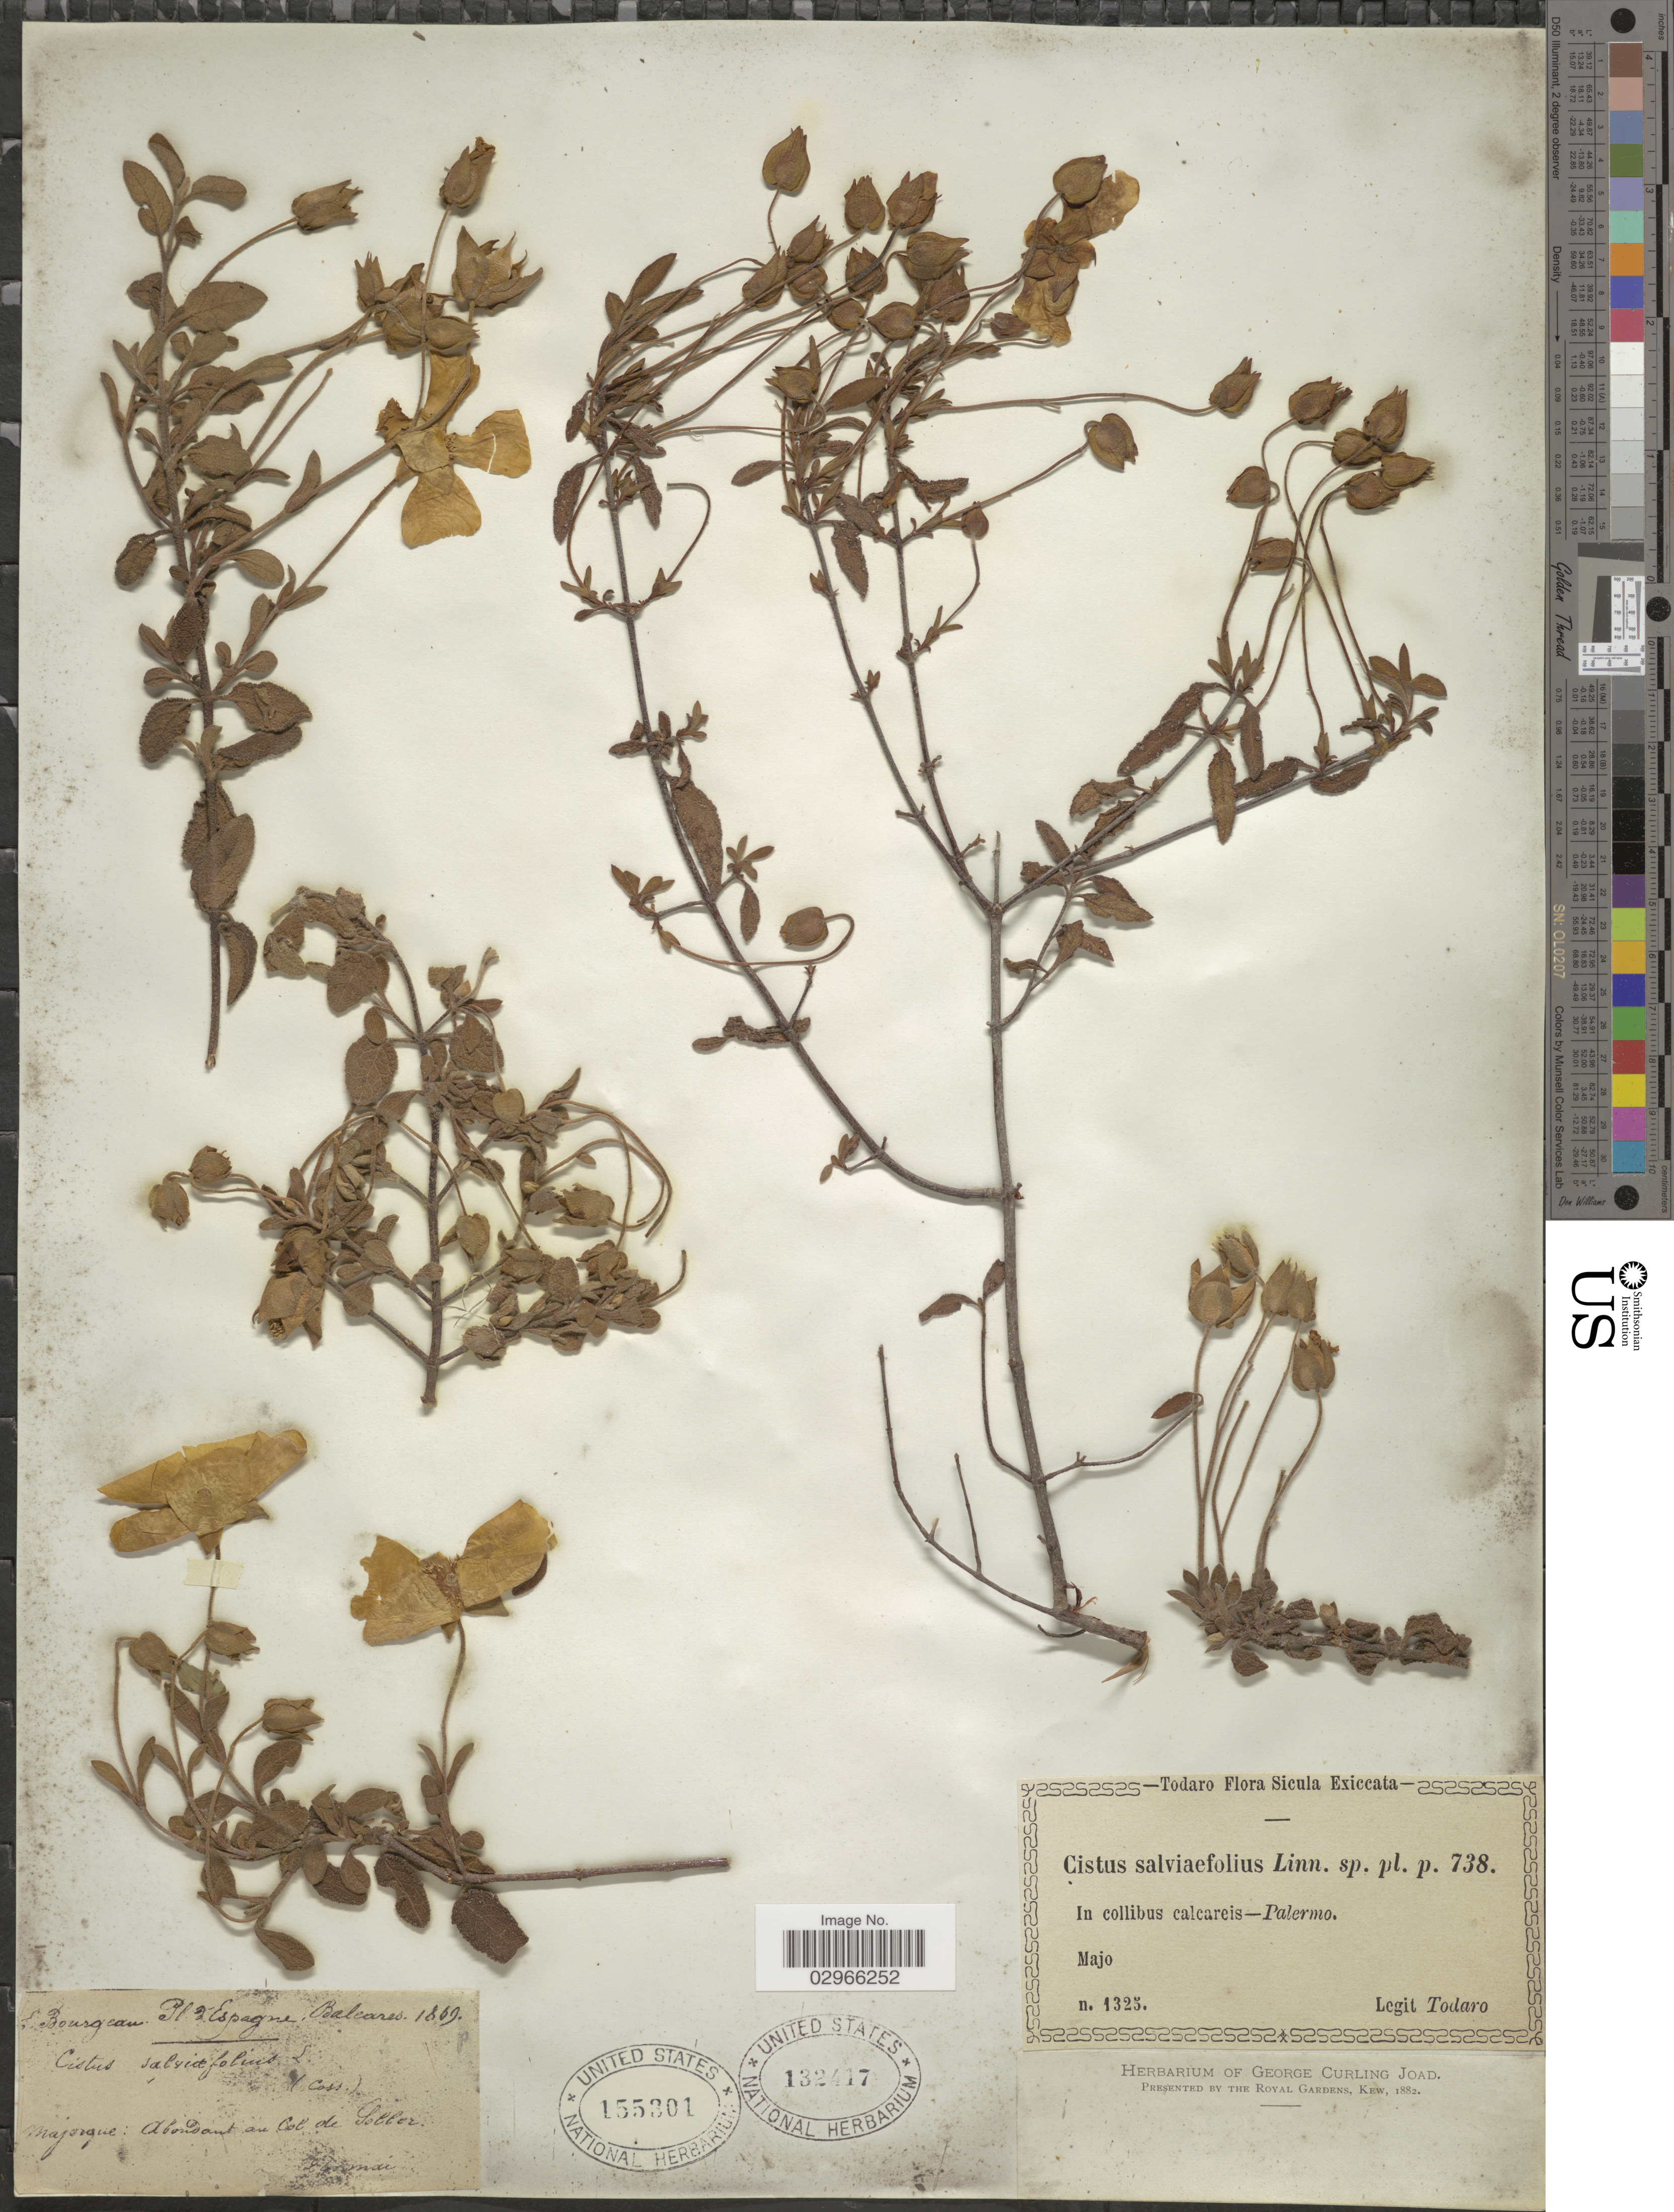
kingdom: Plantae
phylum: Tracheophyta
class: Magnoliopsida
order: Malvales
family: Cistaceae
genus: Cistus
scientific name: Cistus salviifolius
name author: L.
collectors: E. Bourgeau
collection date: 1863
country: Spain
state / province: Islas Baleares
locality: Mahorque: Abundant au Col de Soller.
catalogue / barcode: US 155301-2